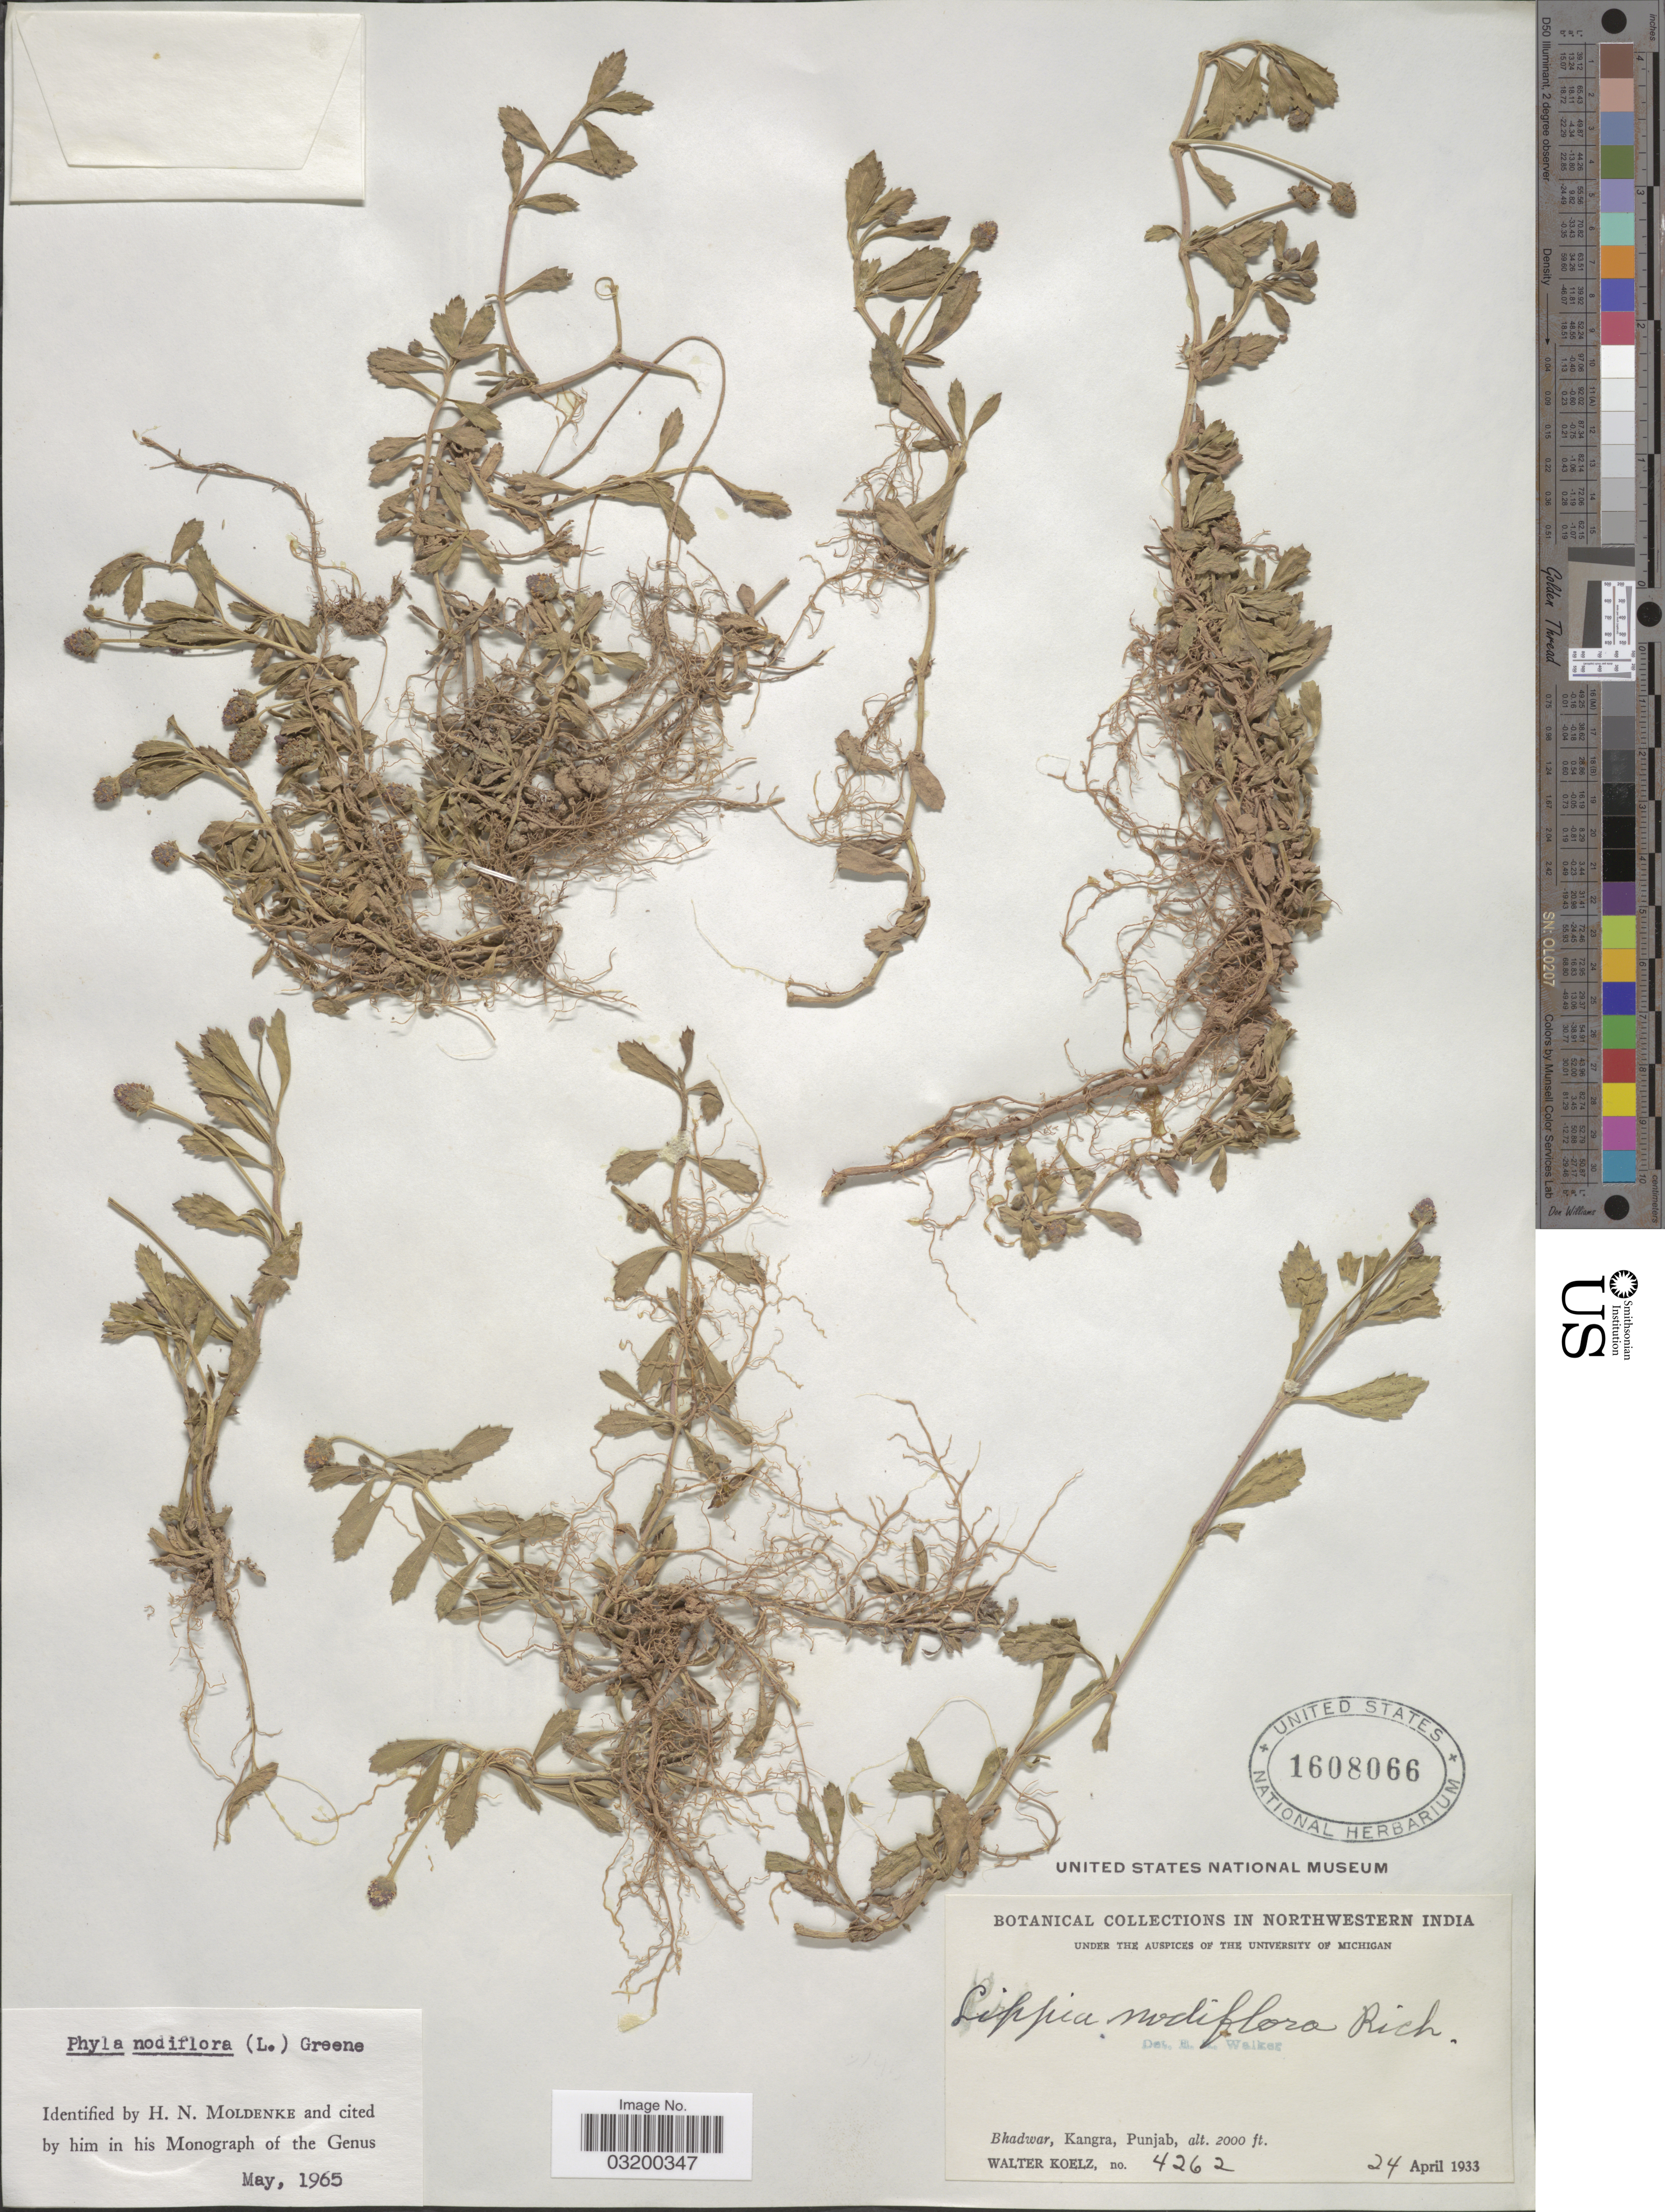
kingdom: Plantae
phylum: Tracheophyta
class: Magnoliopsida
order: Lamiales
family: Verbenaceae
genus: Phyla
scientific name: Phyla nodiflora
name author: (L.) Greene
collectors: W. N. Koelz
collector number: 4262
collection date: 1933-04-24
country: India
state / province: Punjab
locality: Northwestern India. Bhadwar, Kangra.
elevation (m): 610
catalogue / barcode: US 1608066